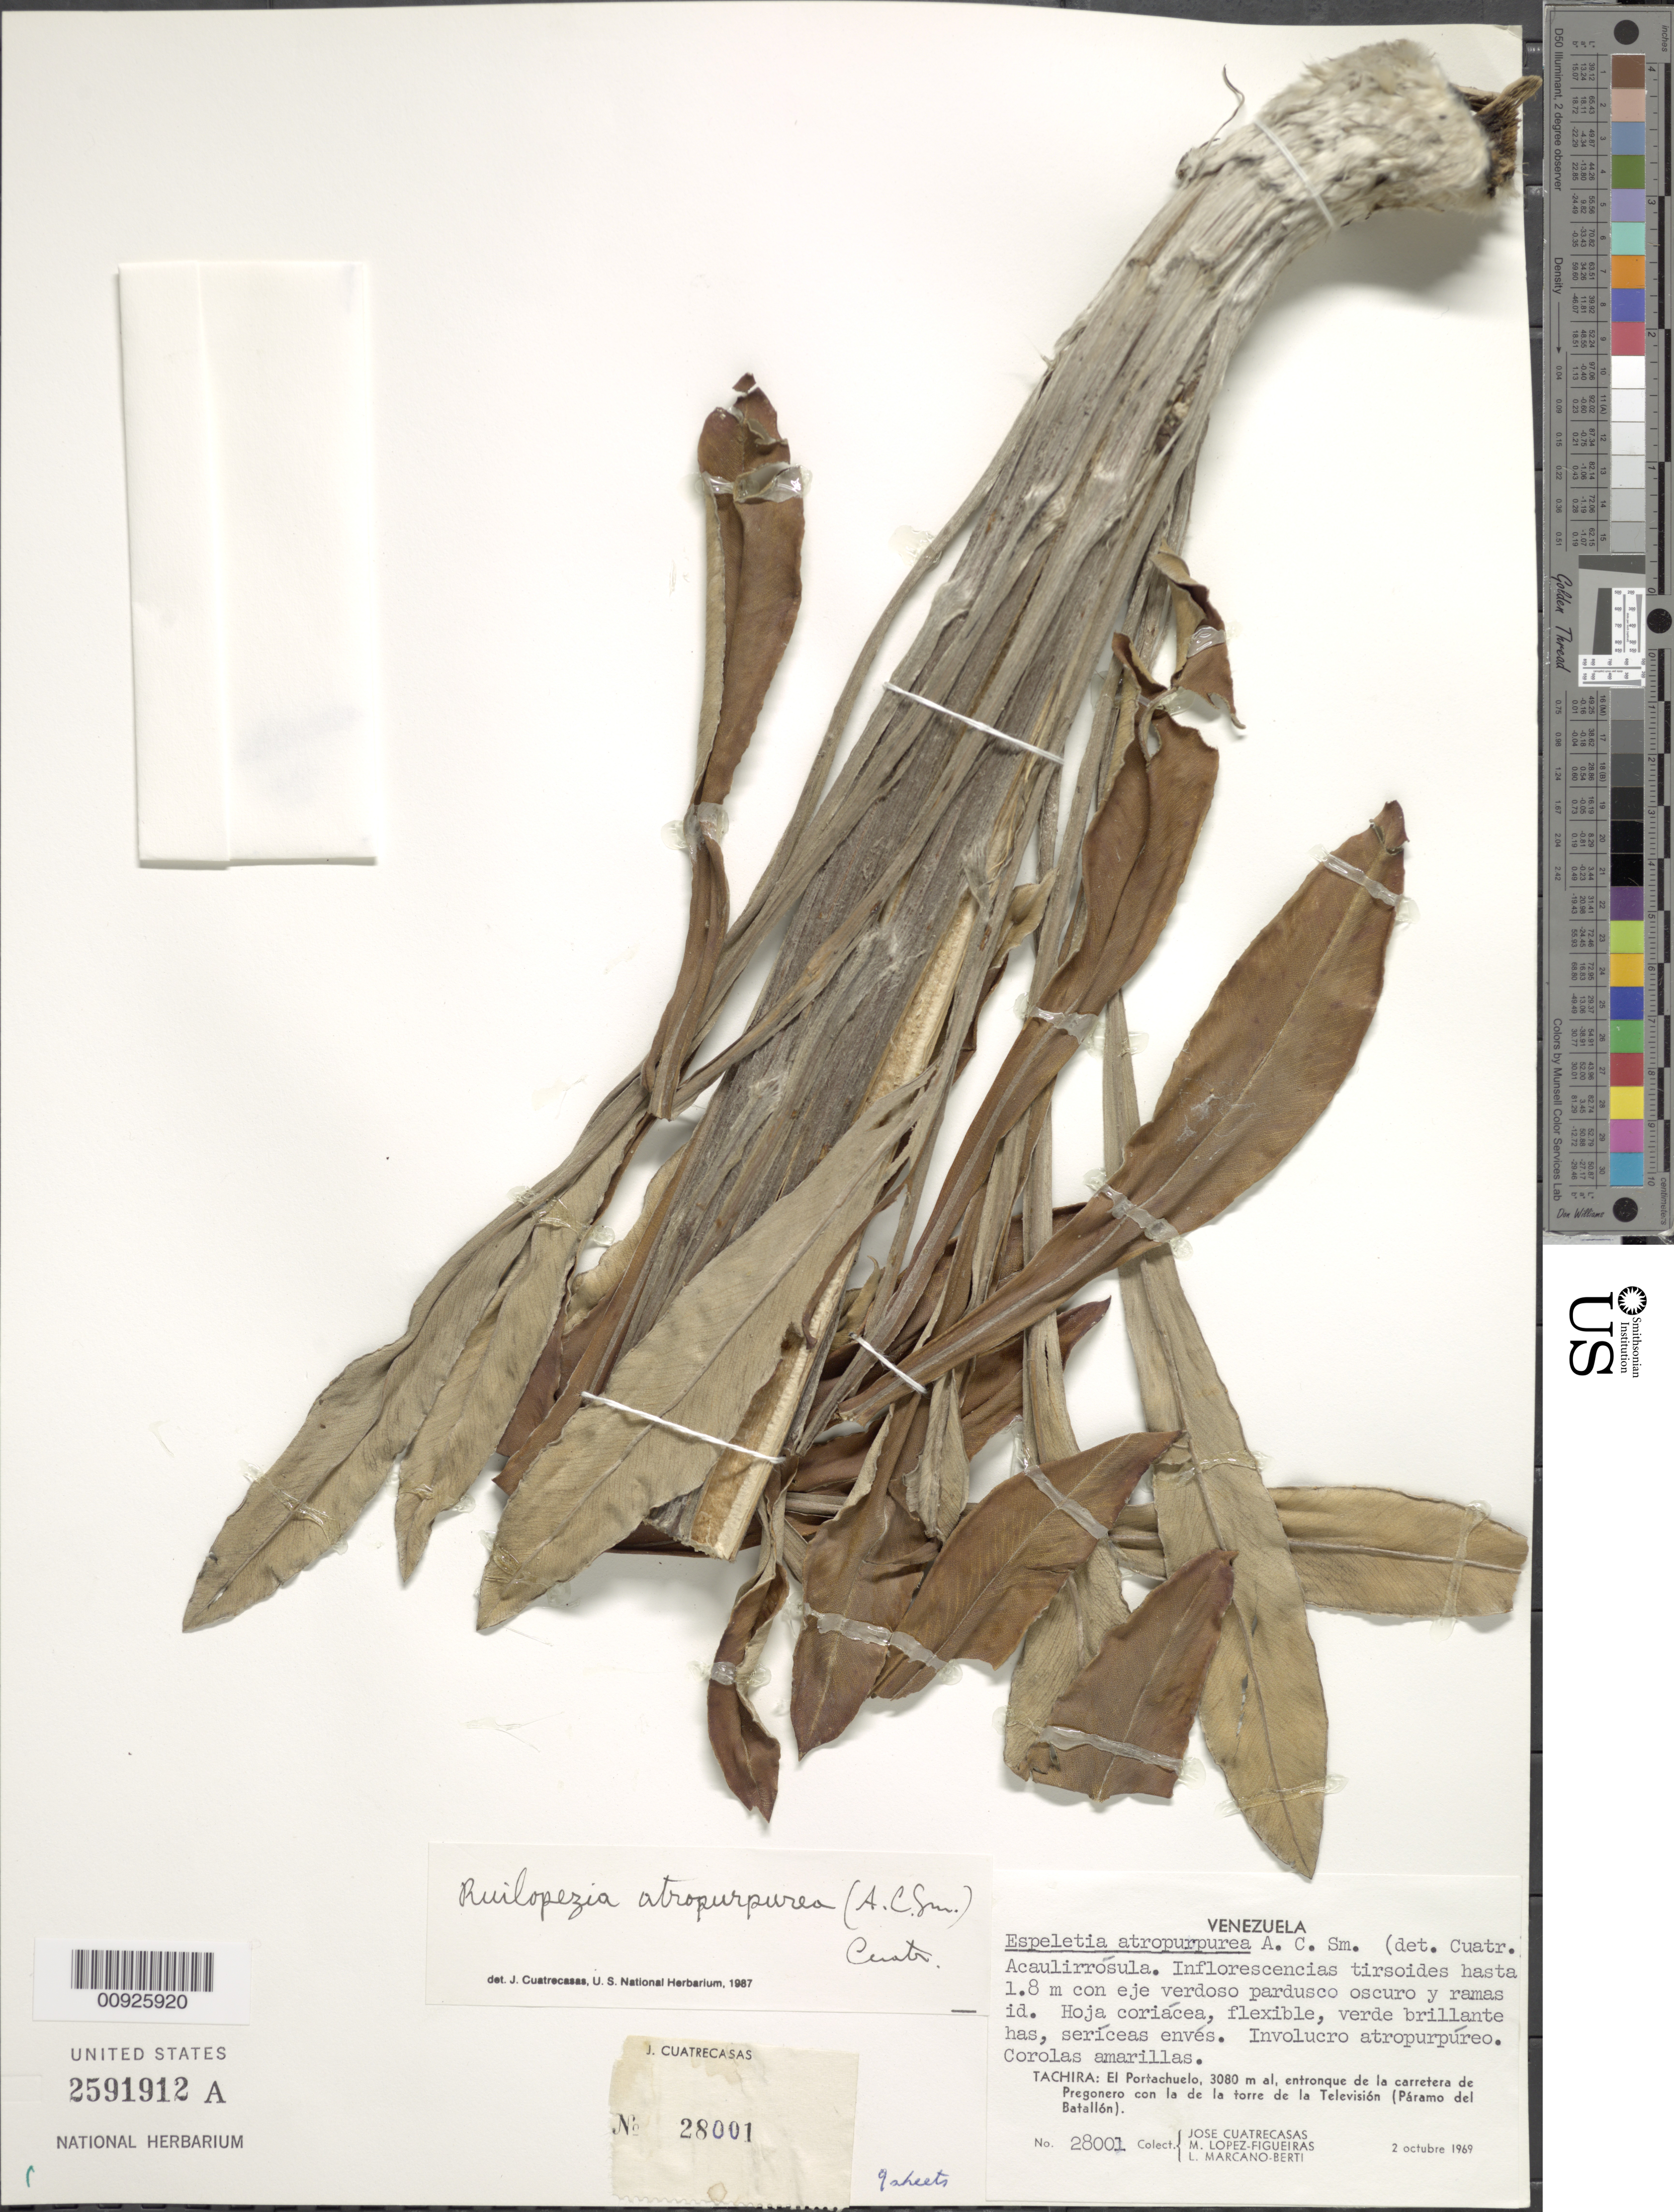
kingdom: Plantae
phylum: Tracheophyta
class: Magnoliopsida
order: Asterales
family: Asteraceae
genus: Ruilopezia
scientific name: Ruilopezia atropurpurea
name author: (A.C. Sm.) Cuatrec.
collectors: J. Cuatrecasas, M. López Figueiras & L. Marcano-Berti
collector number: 28001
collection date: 1969-10-02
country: Venezuela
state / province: Táchira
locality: P. del Batallón. El Portachuelo, entronque de la carretera de Pregonero con la de la Torre de Televisión.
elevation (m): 3080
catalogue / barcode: US 2591912A